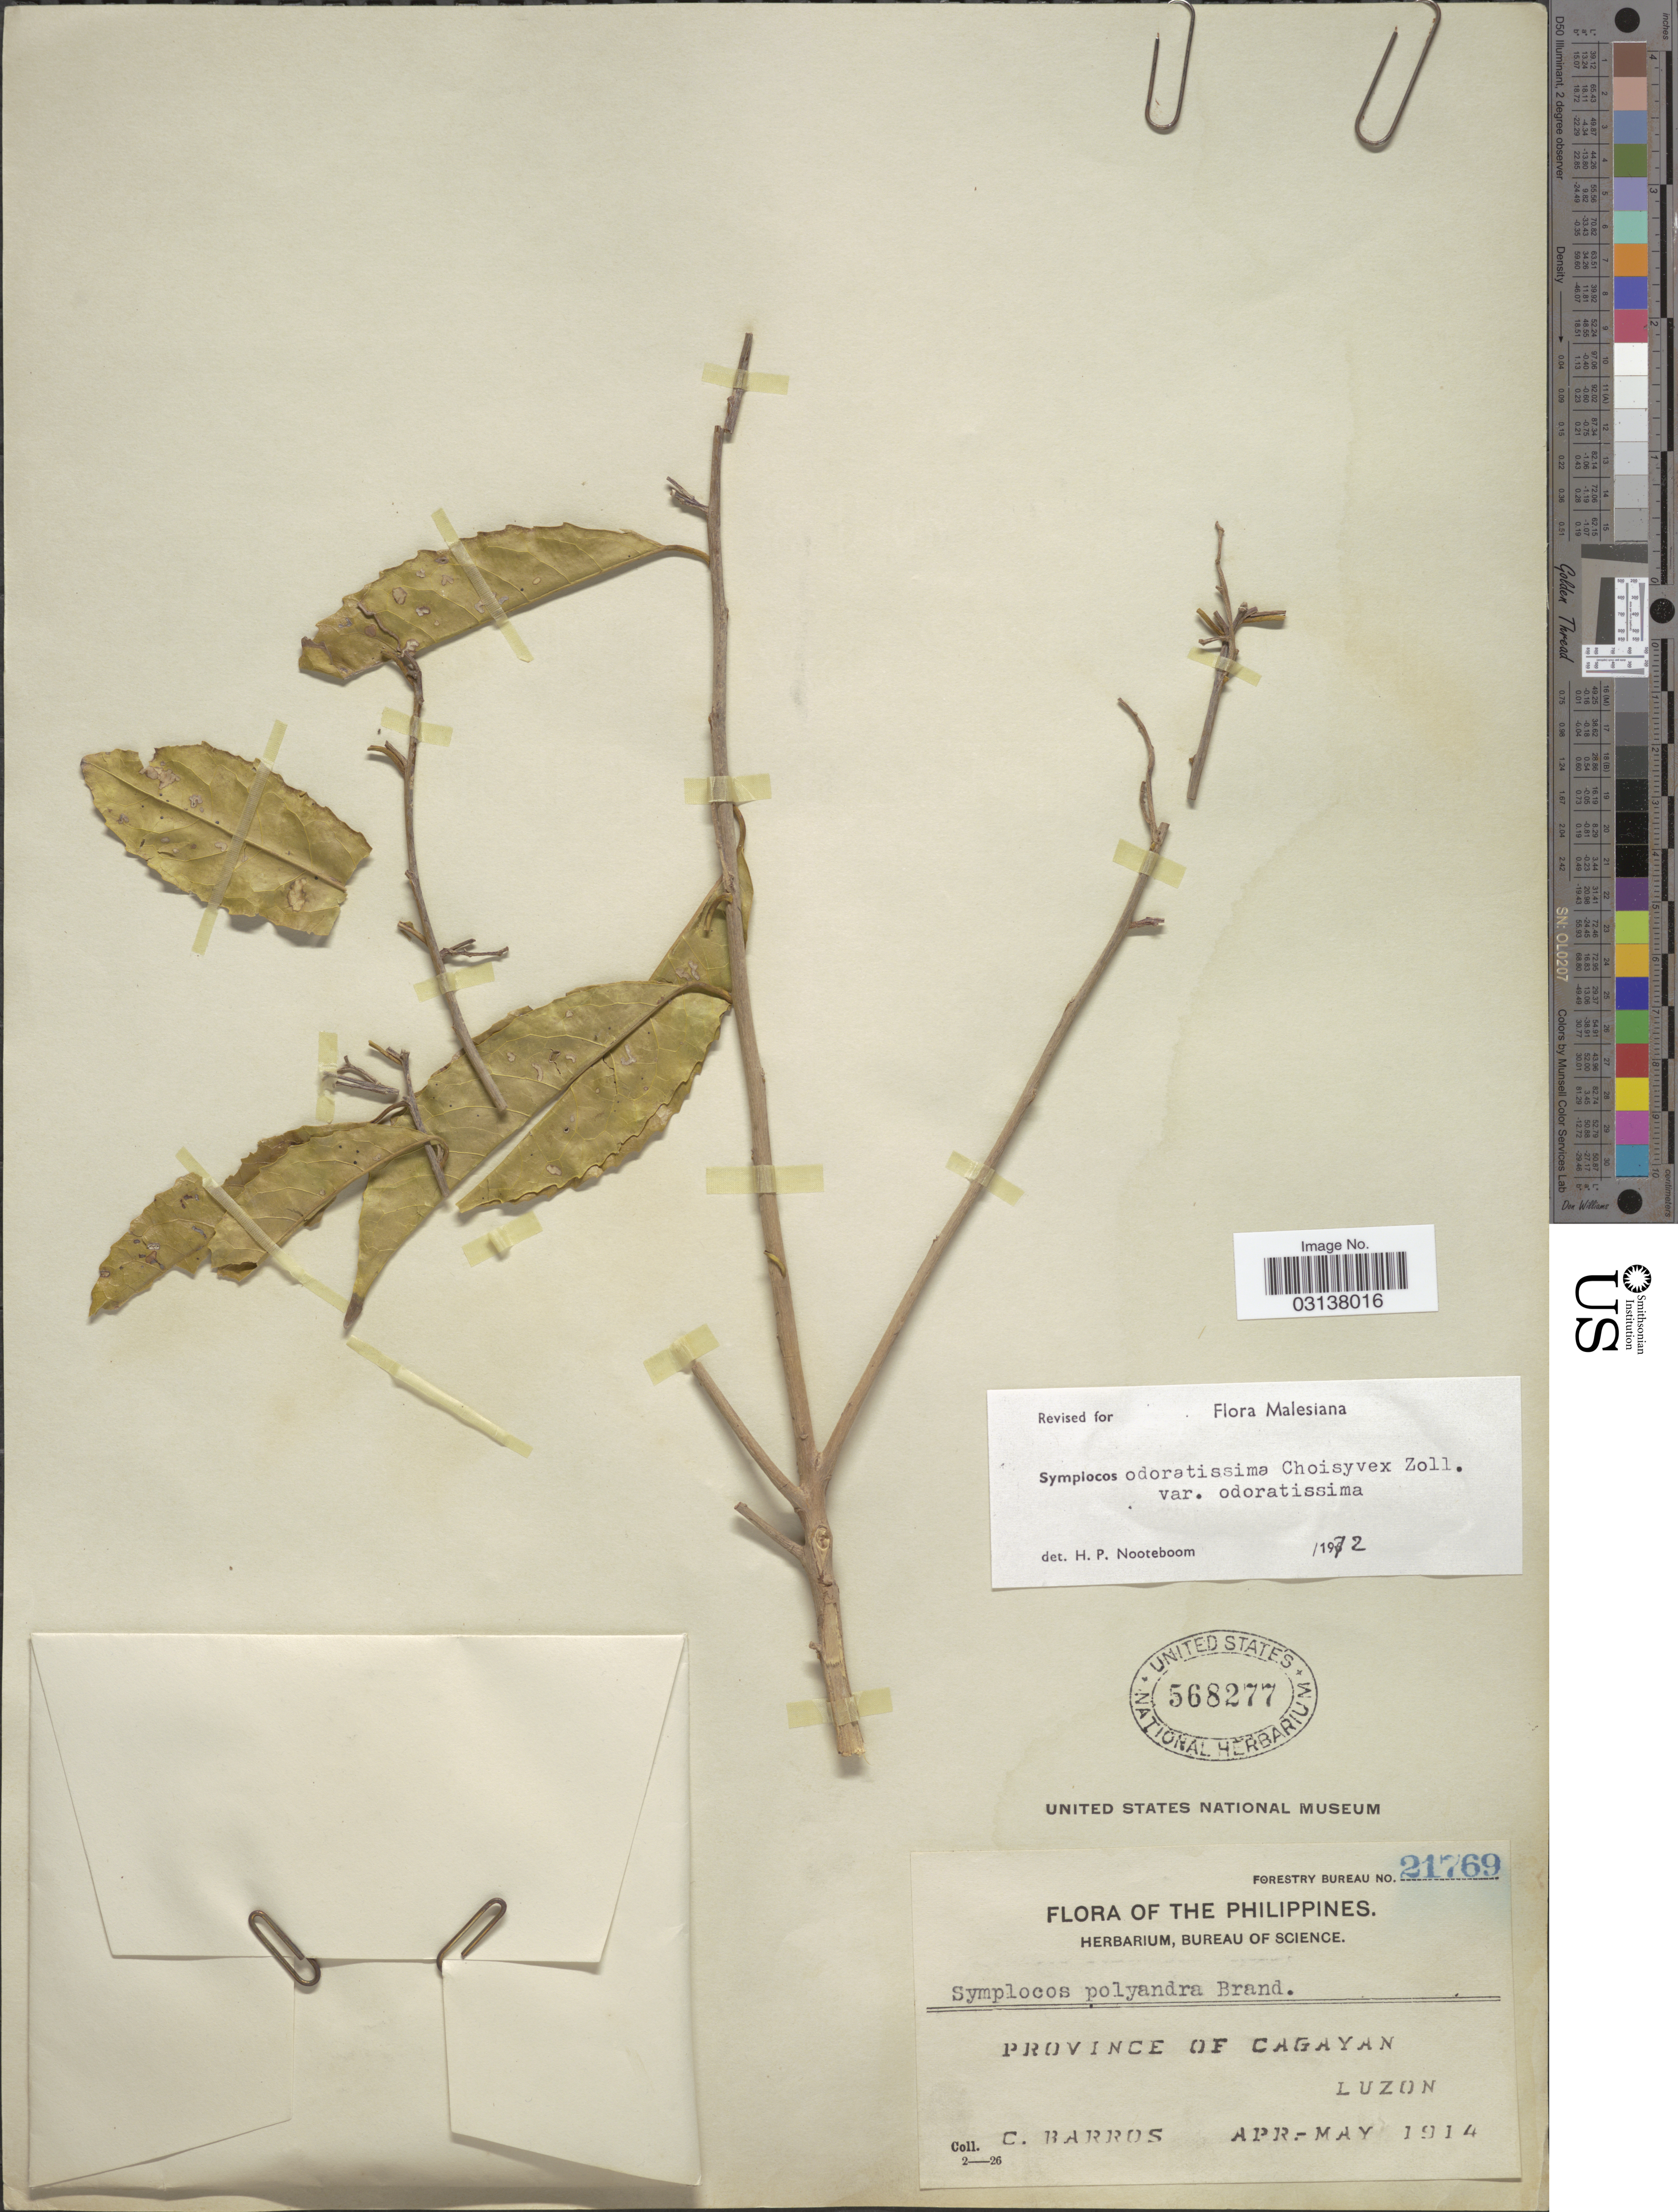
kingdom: Plantae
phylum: Tracheophyta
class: Magnoliopsida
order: Ericales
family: Symplocaceae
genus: Symplocos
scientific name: Symplocos odoratissima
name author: (Blume) Choisy ex Zoll.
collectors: C. Barros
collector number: Forestry Bureau 21769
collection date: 1914-04/1914-05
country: Philippines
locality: The Philippines. Province of Cagayan, Luzon.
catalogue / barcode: US 568277